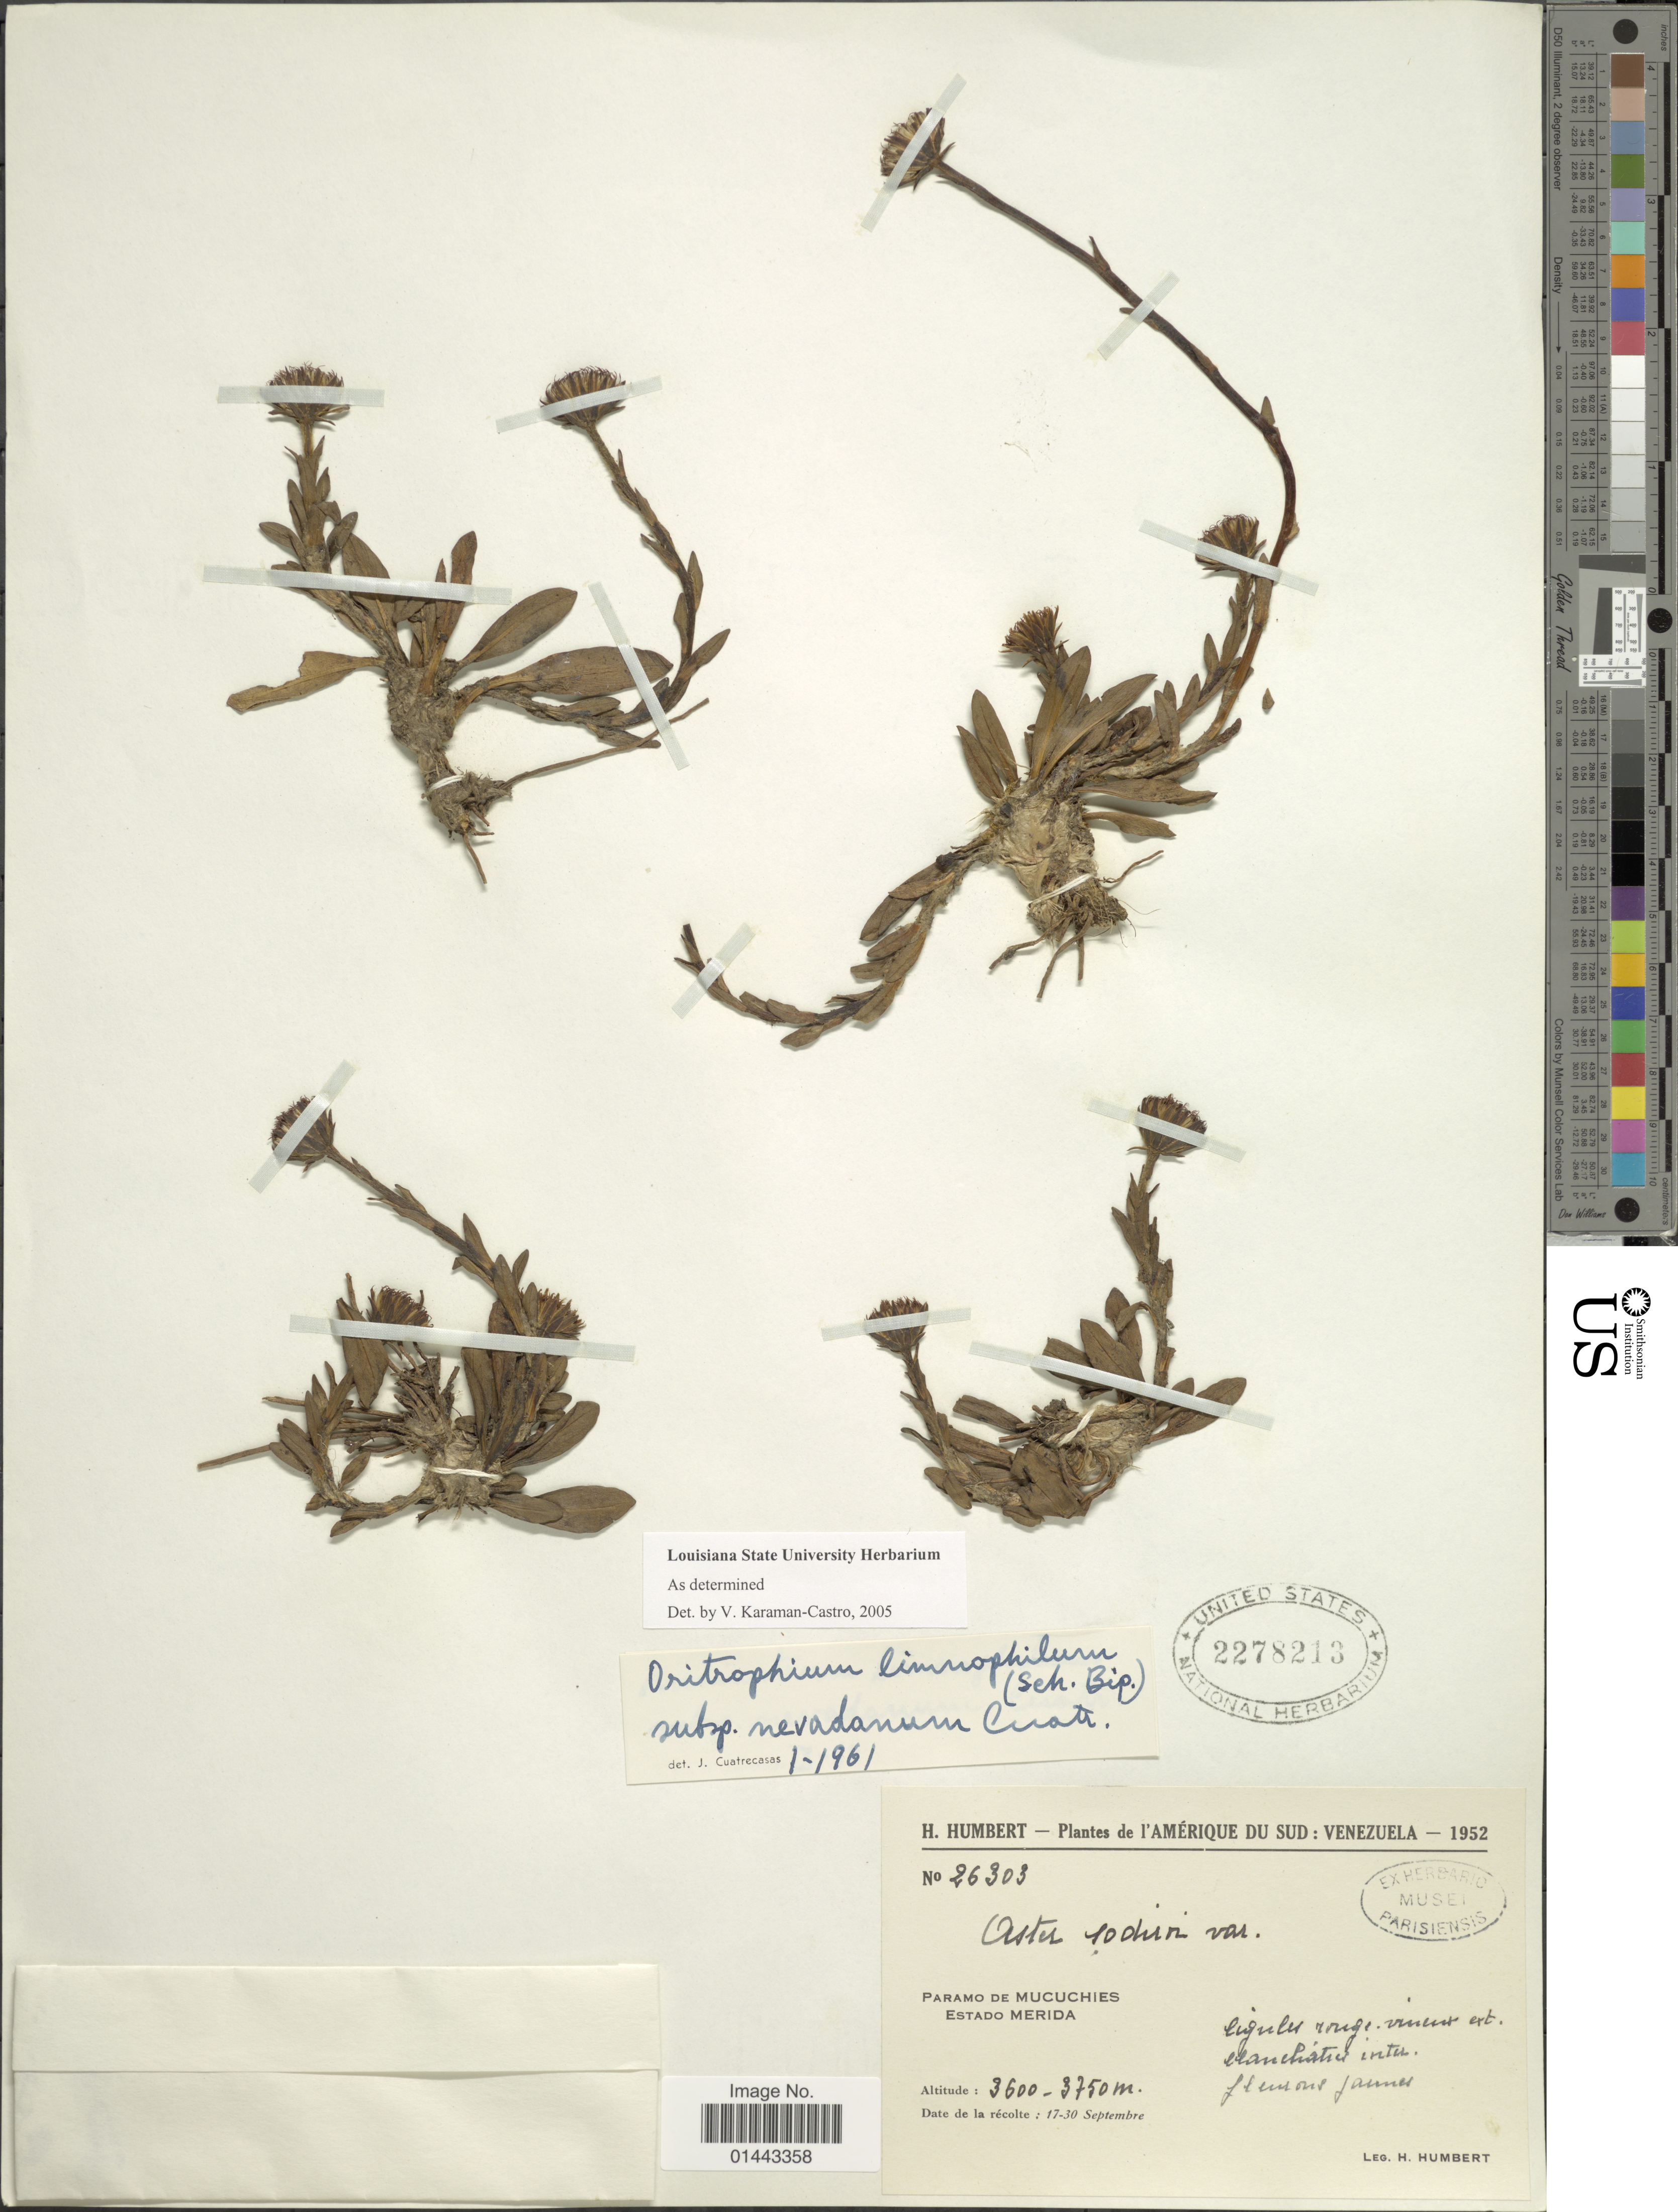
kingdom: Plantae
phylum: Tracheophyta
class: Magnoliopsida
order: Asterales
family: Asteraceae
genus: Oritrophium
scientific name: Oritrophium limnophilum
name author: (Sch. Bip.) Cuatrec.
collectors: H. Humbert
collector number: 26303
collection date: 1952-09-17/1952-09-30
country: Venezuela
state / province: Mérida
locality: Paramo de Mucuchies.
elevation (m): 3600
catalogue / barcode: US 2278213